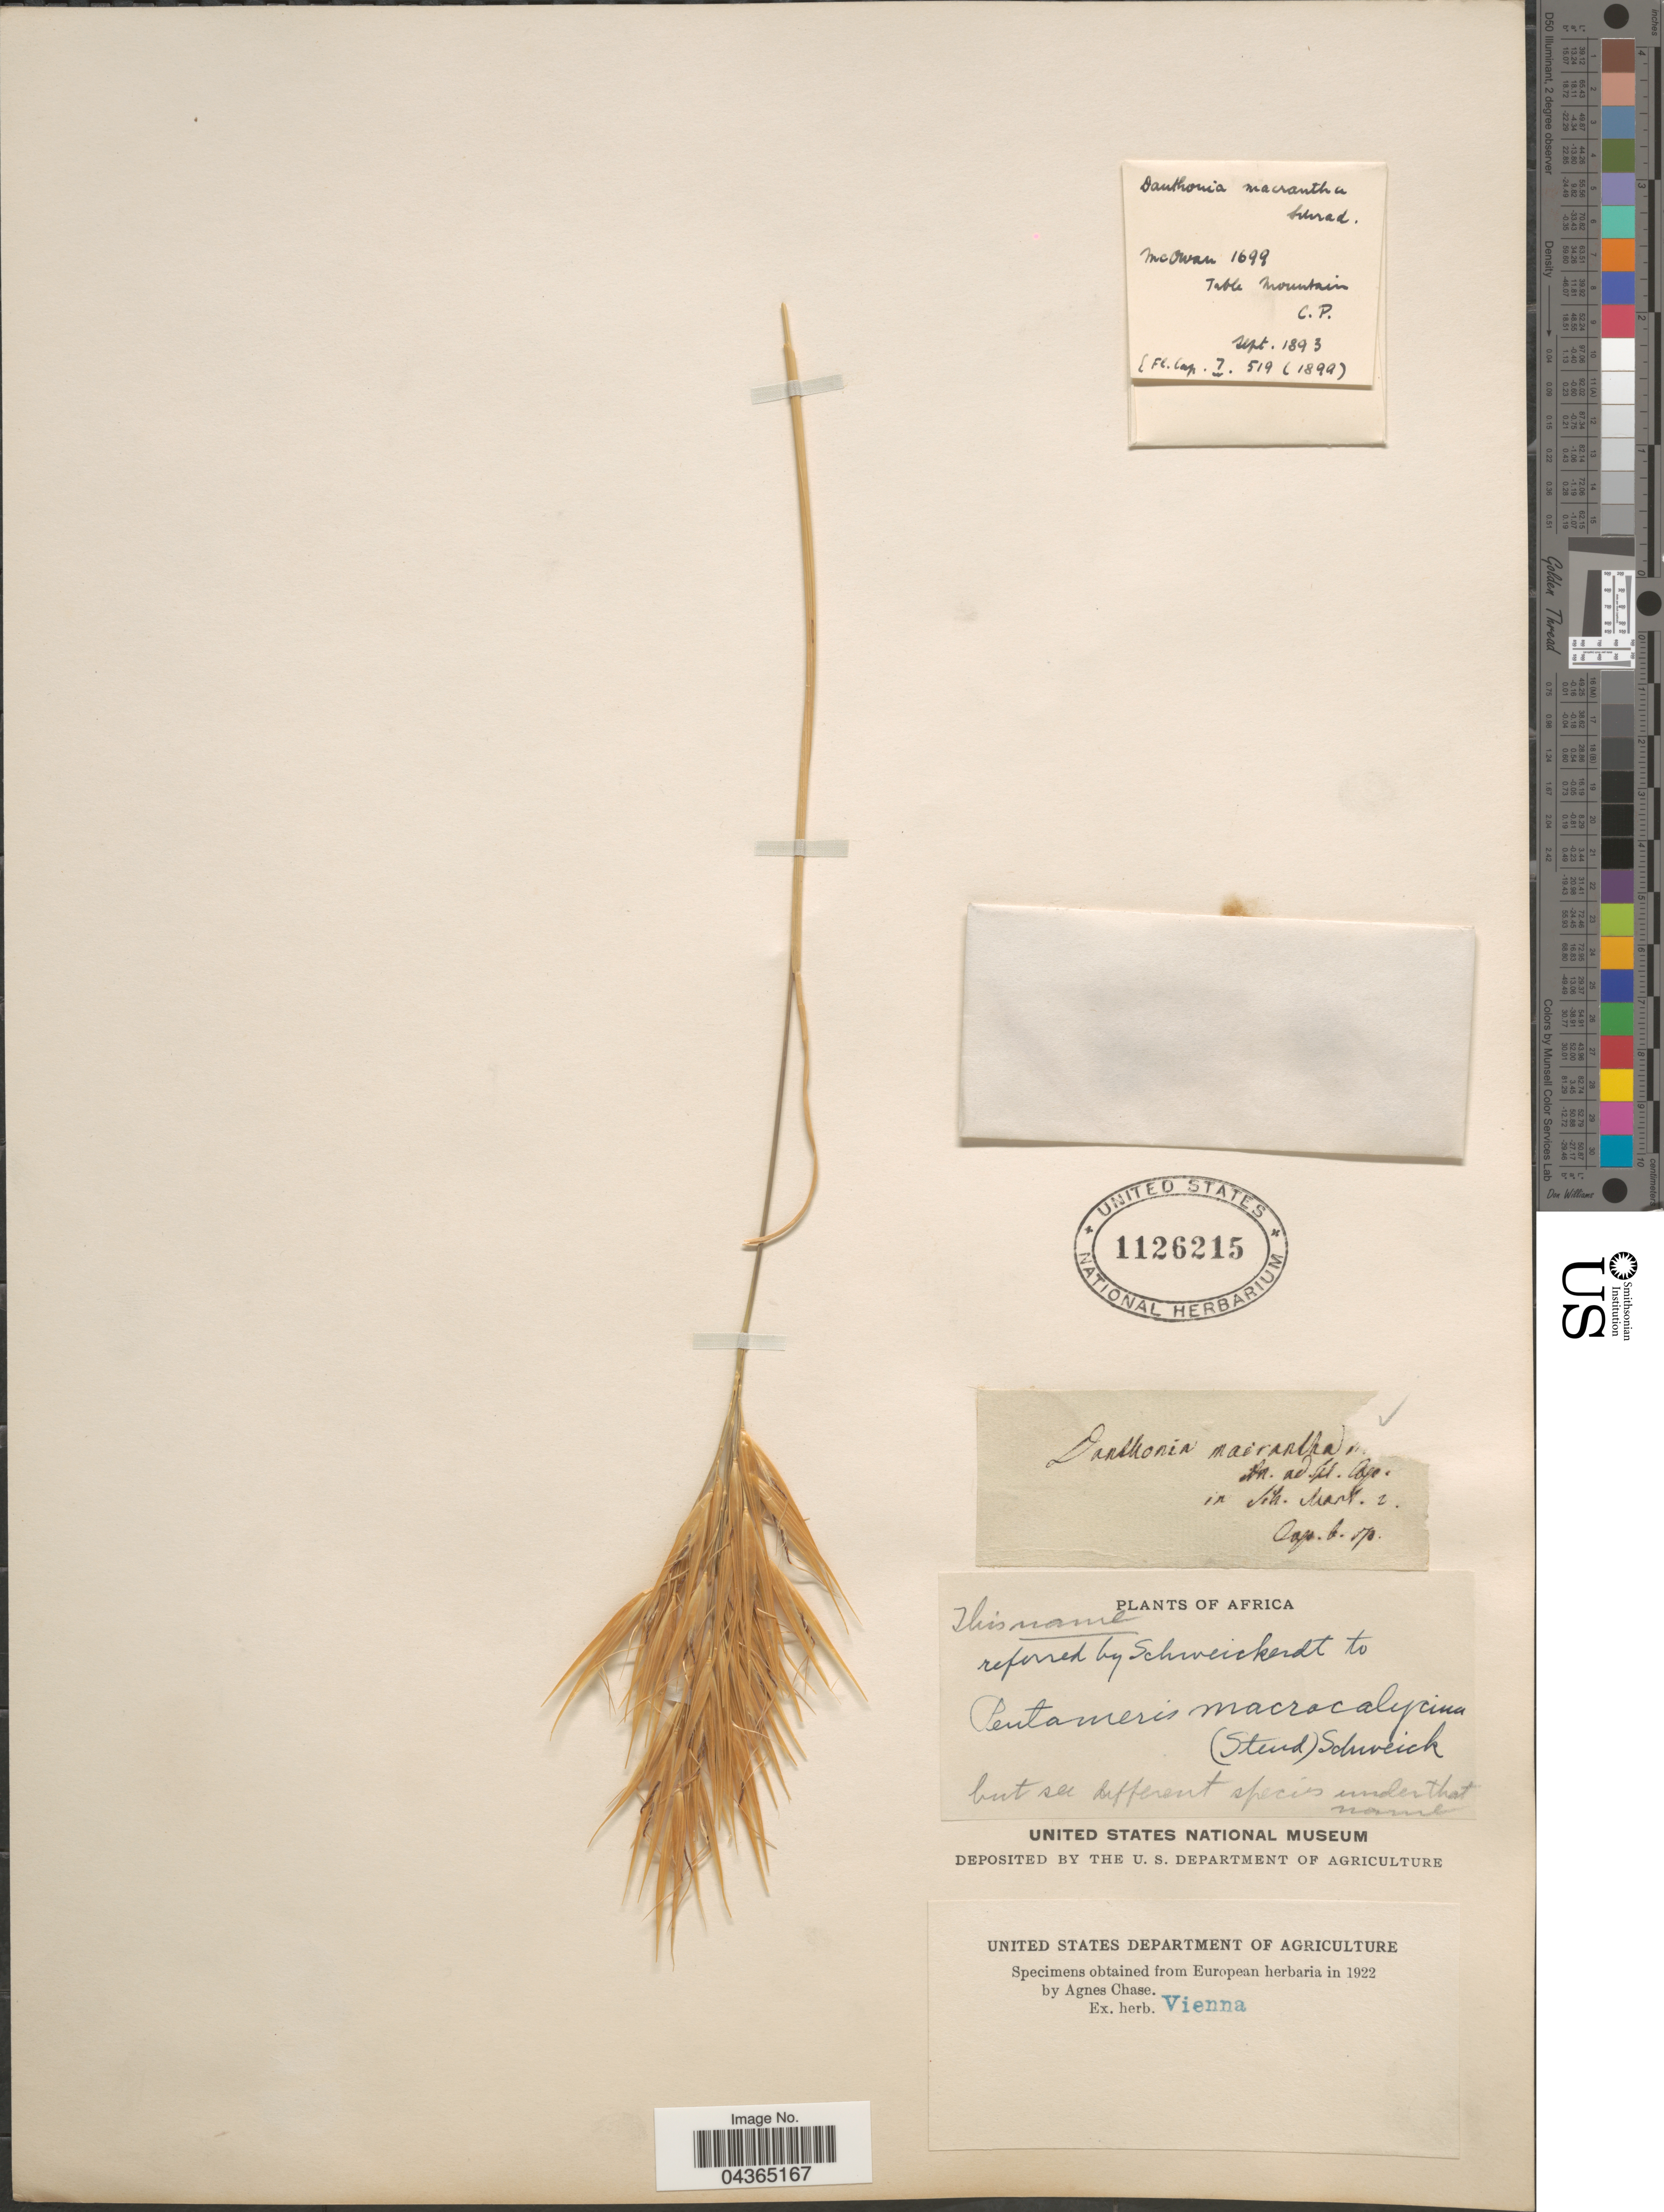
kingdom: Plantae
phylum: Tracheophyta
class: Liliopsida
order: Poales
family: Poaceae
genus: Pseudopentameris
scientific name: Pseudopentameris macrantha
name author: H.-J. Schrad.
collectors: McOwan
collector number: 1699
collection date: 1893-09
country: South Africa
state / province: Western Cape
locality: Table Mountain. C.P.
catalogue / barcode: US 1126215